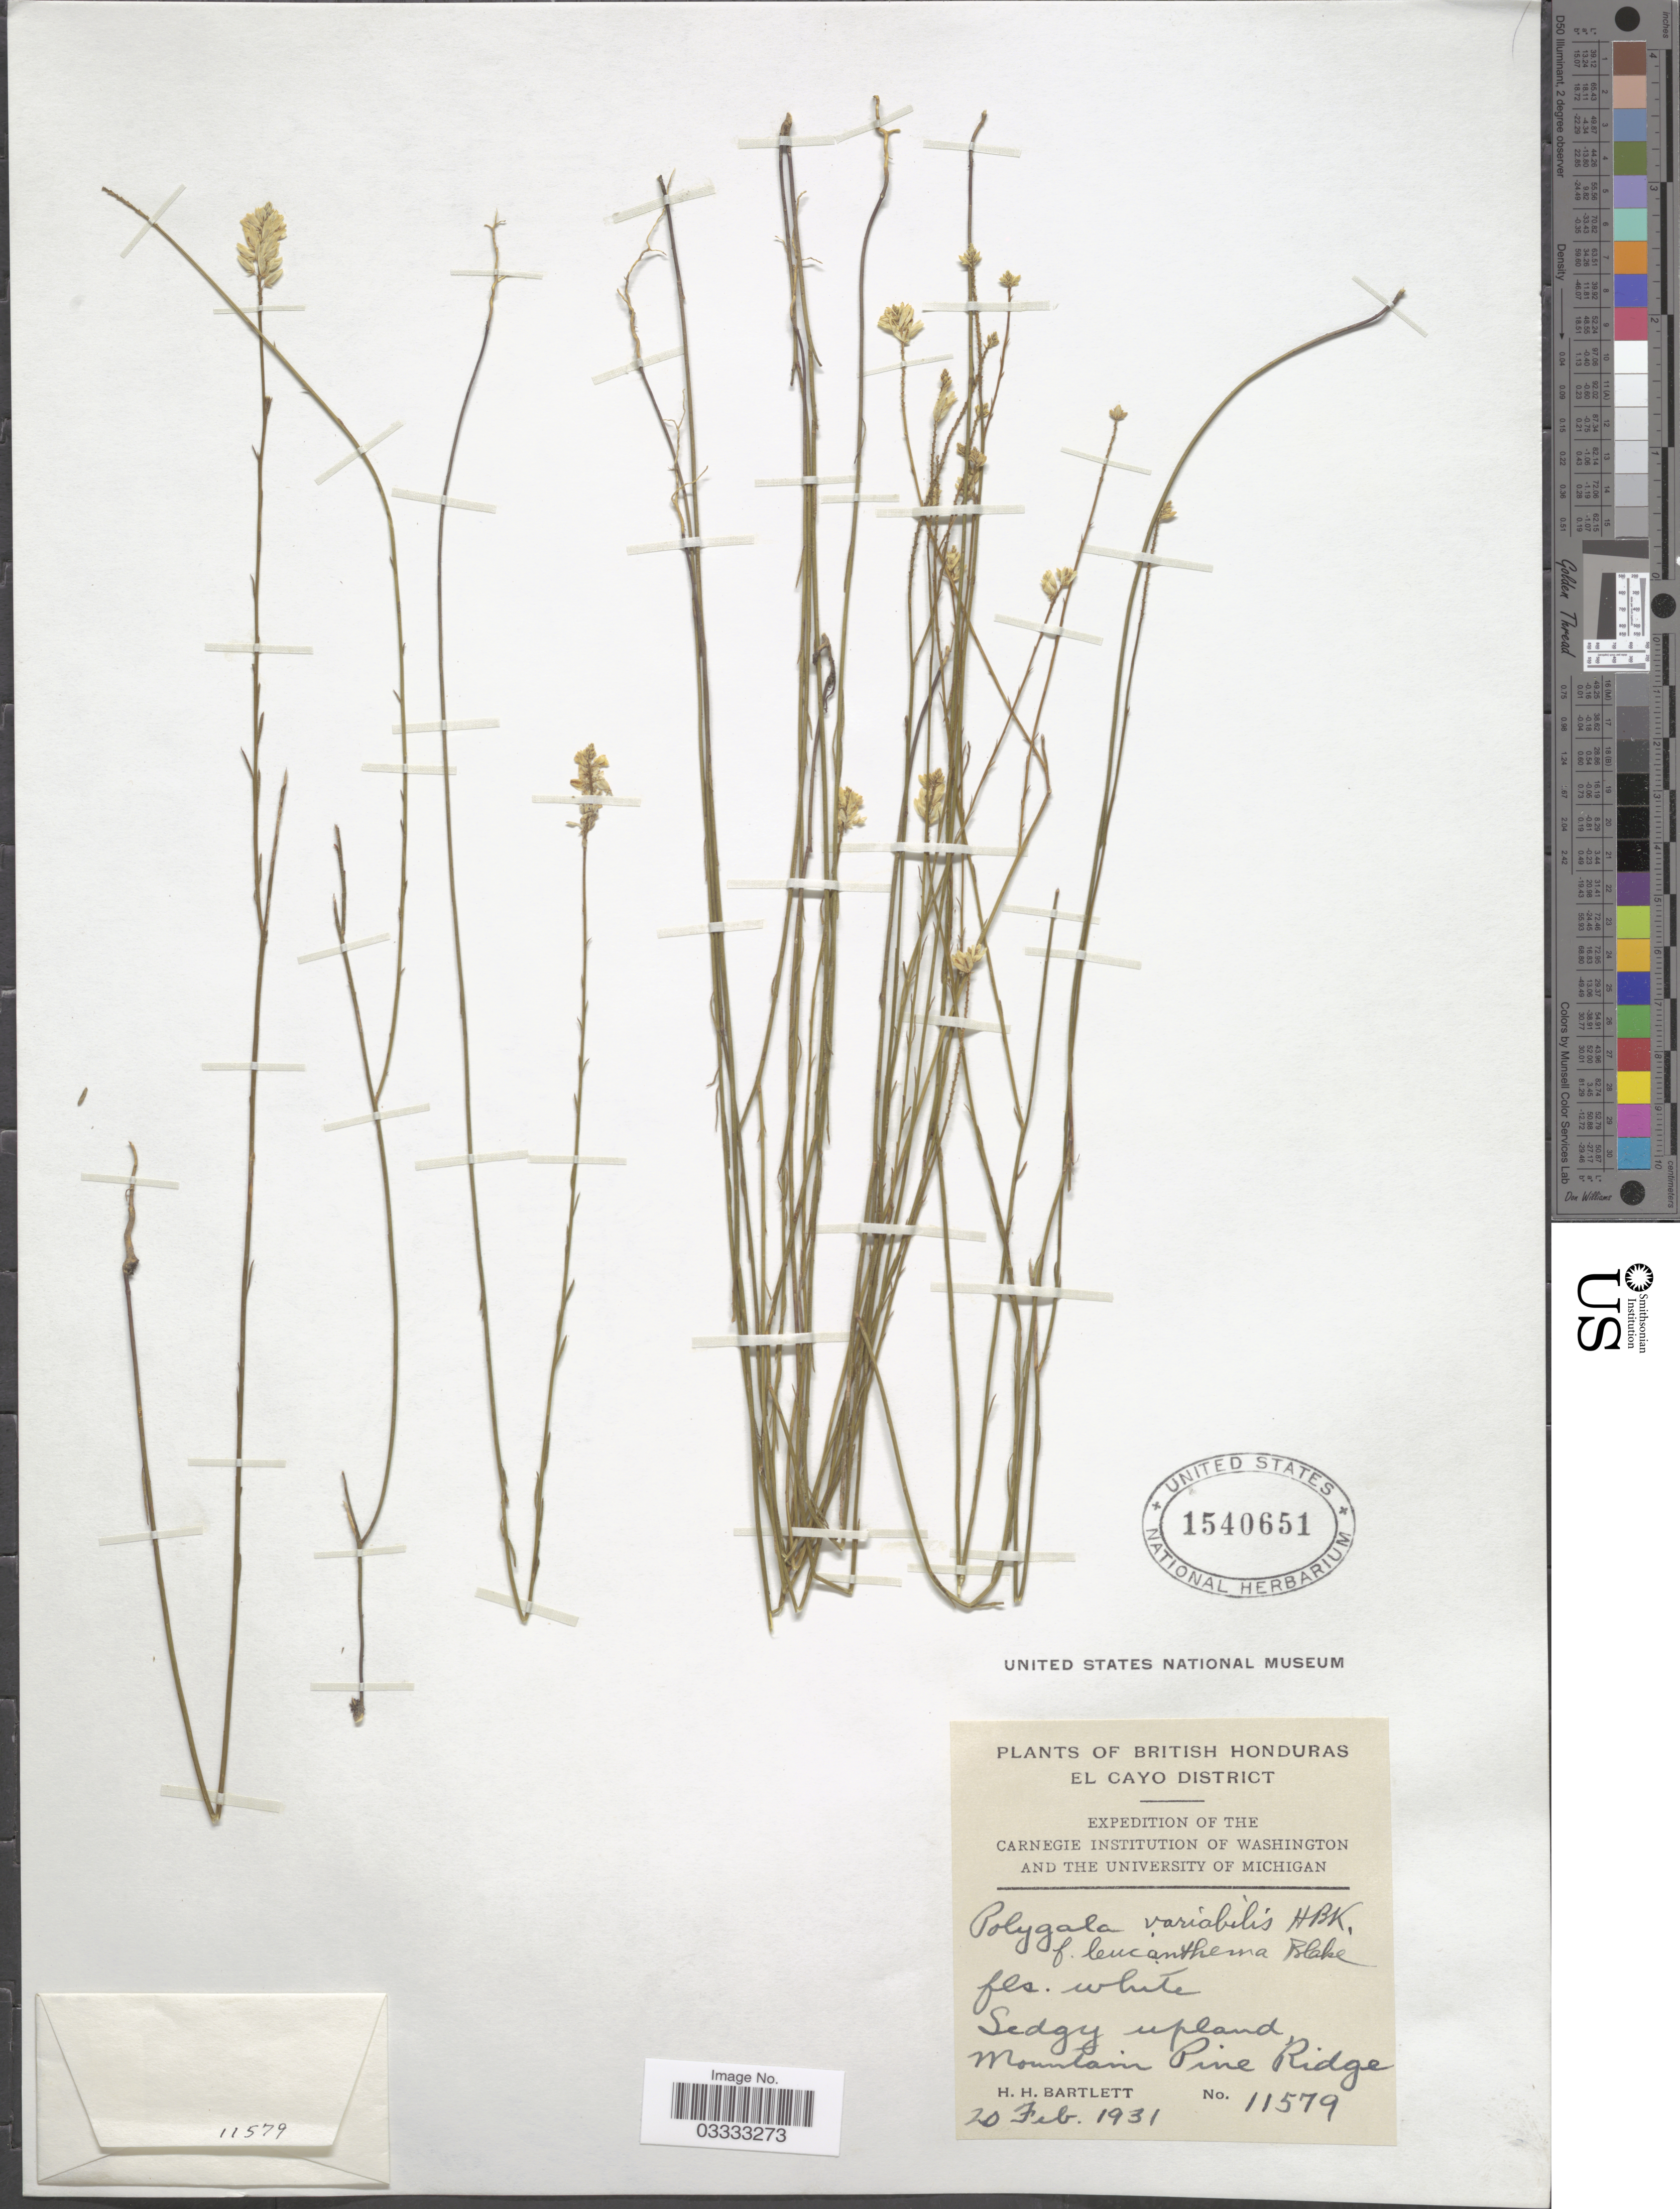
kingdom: Plantae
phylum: Tracheophyta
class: Magnoliopsida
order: Fabales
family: Polygalaceae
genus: Polygala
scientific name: Polygala variabilis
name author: Kunth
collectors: H. H. Bartlett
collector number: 11579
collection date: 1931-02-20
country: Belize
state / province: Cayo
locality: British Honduras. El Cayo District. Sedgey upland Mountain Pine Ridge.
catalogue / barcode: US 1540651